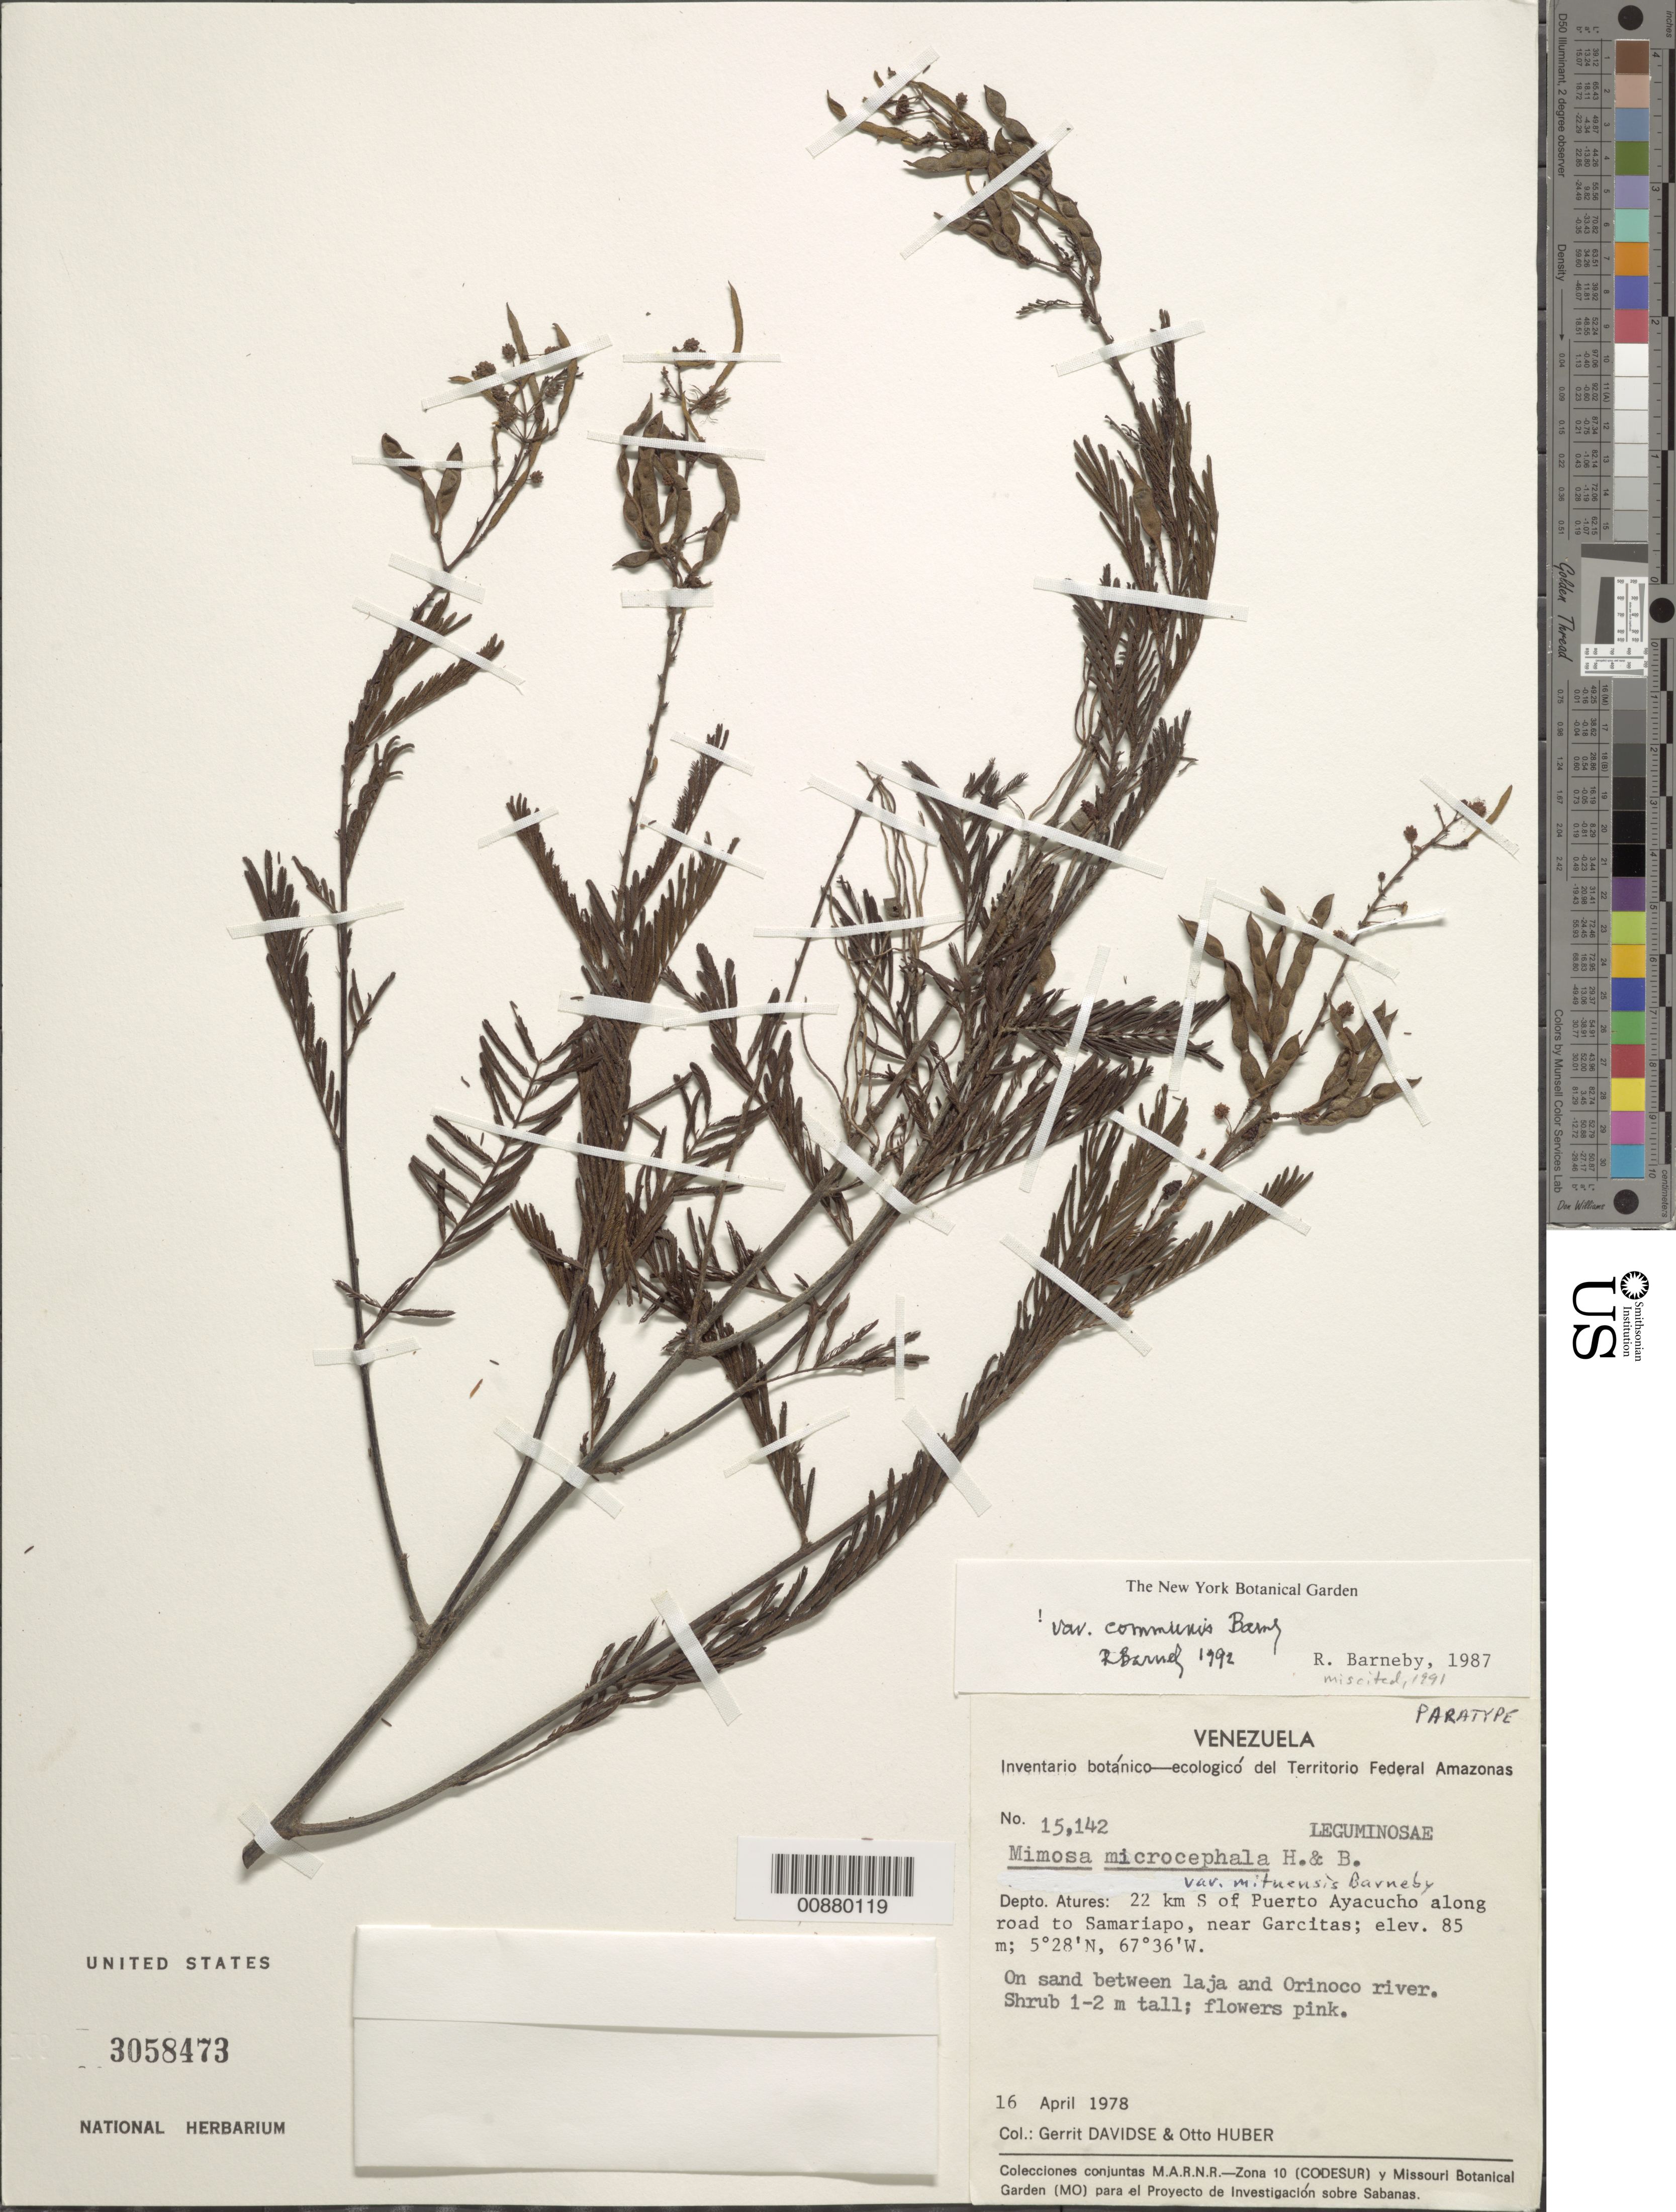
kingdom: Plantae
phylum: Tracheophyta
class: Magnoliopsida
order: Fabales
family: Fabaceae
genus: Mimosa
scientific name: Mimosa microcephala var. communis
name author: Barneby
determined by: Barneby, Rupert C., (NY)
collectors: G. Davidse & O. Huber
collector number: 15142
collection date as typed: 16-Apr-78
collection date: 1978-04-16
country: Venezuela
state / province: Amazonas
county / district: Atures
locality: Puerto Ayacucho, 22 km S of along road to Samariapo, near Garcitas, Río Orinoco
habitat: sand between laja and Orinoco river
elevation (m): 85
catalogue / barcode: US 3058473